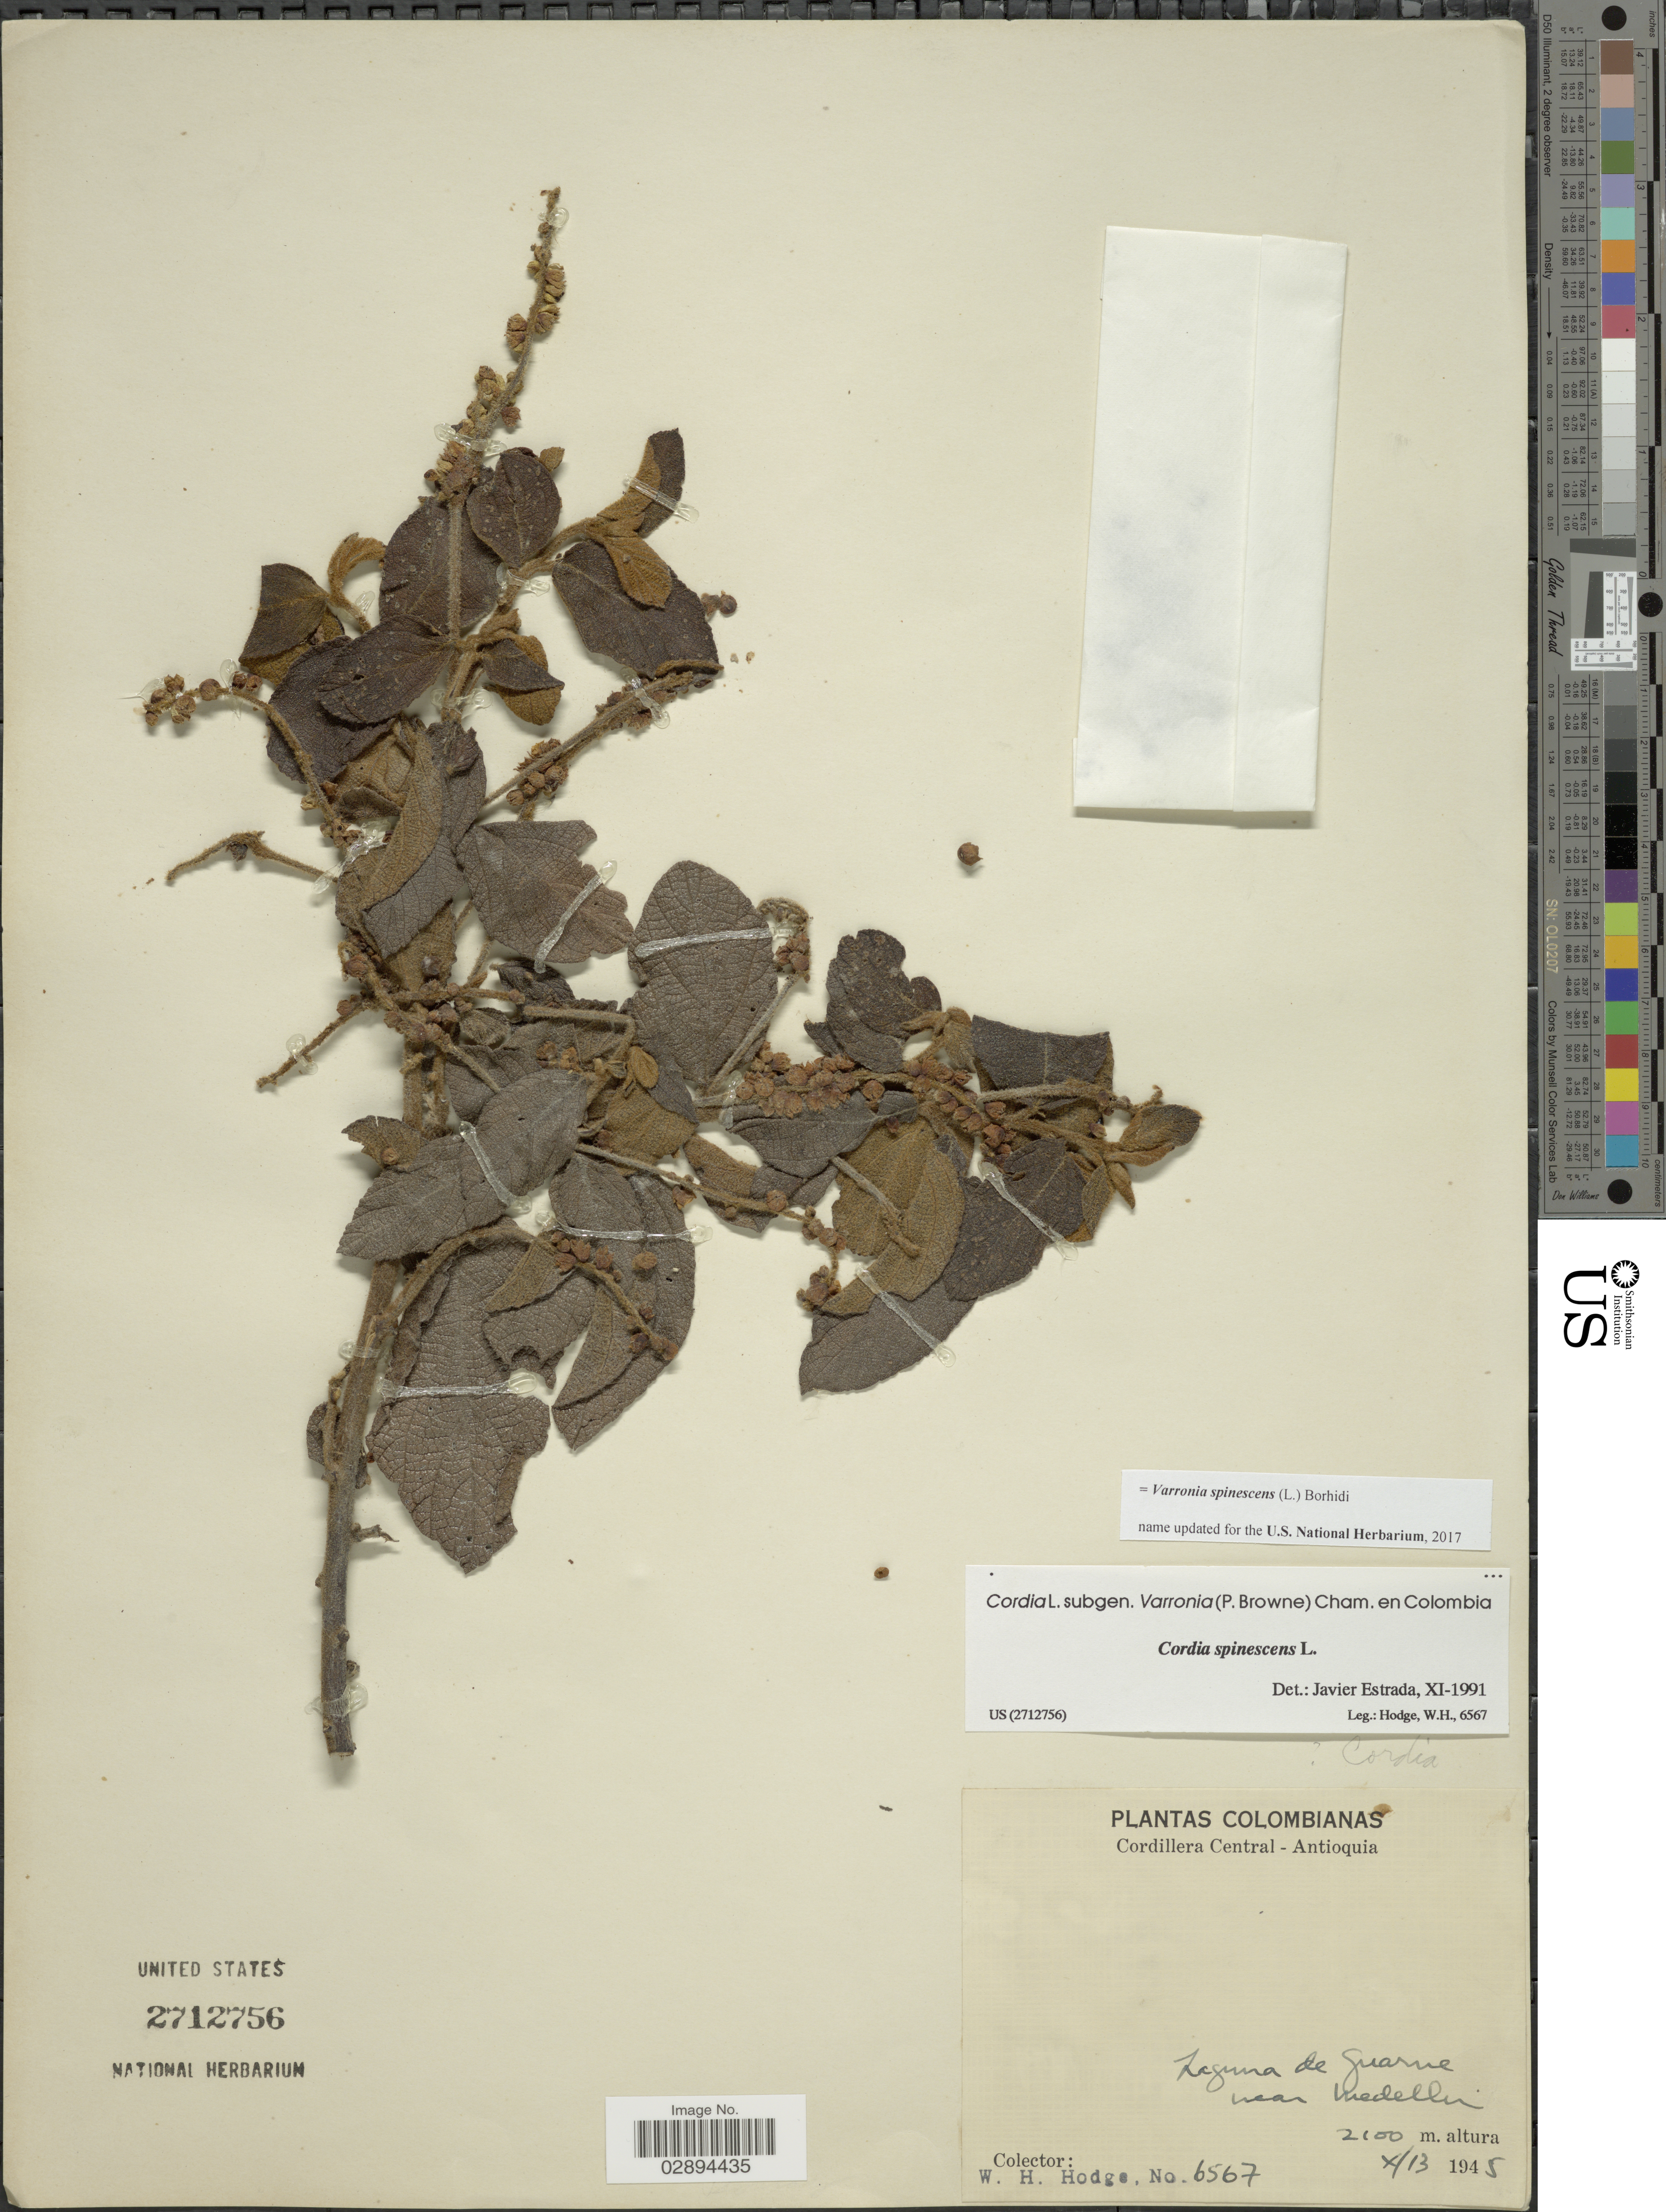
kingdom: Plantae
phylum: Tracheophyta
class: Magnoliopsida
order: Boraginales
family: Cordiaceae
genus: Varronia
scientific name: Varronia spinescens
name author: (L.) Borhidi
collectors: W. Hodge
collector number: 6567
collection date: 1945-10-13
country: Colombia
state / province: Antioquia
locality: Cordillera Central, Zaguna de Guarne near Medellin.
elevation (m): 2100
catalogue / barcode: US 2712756